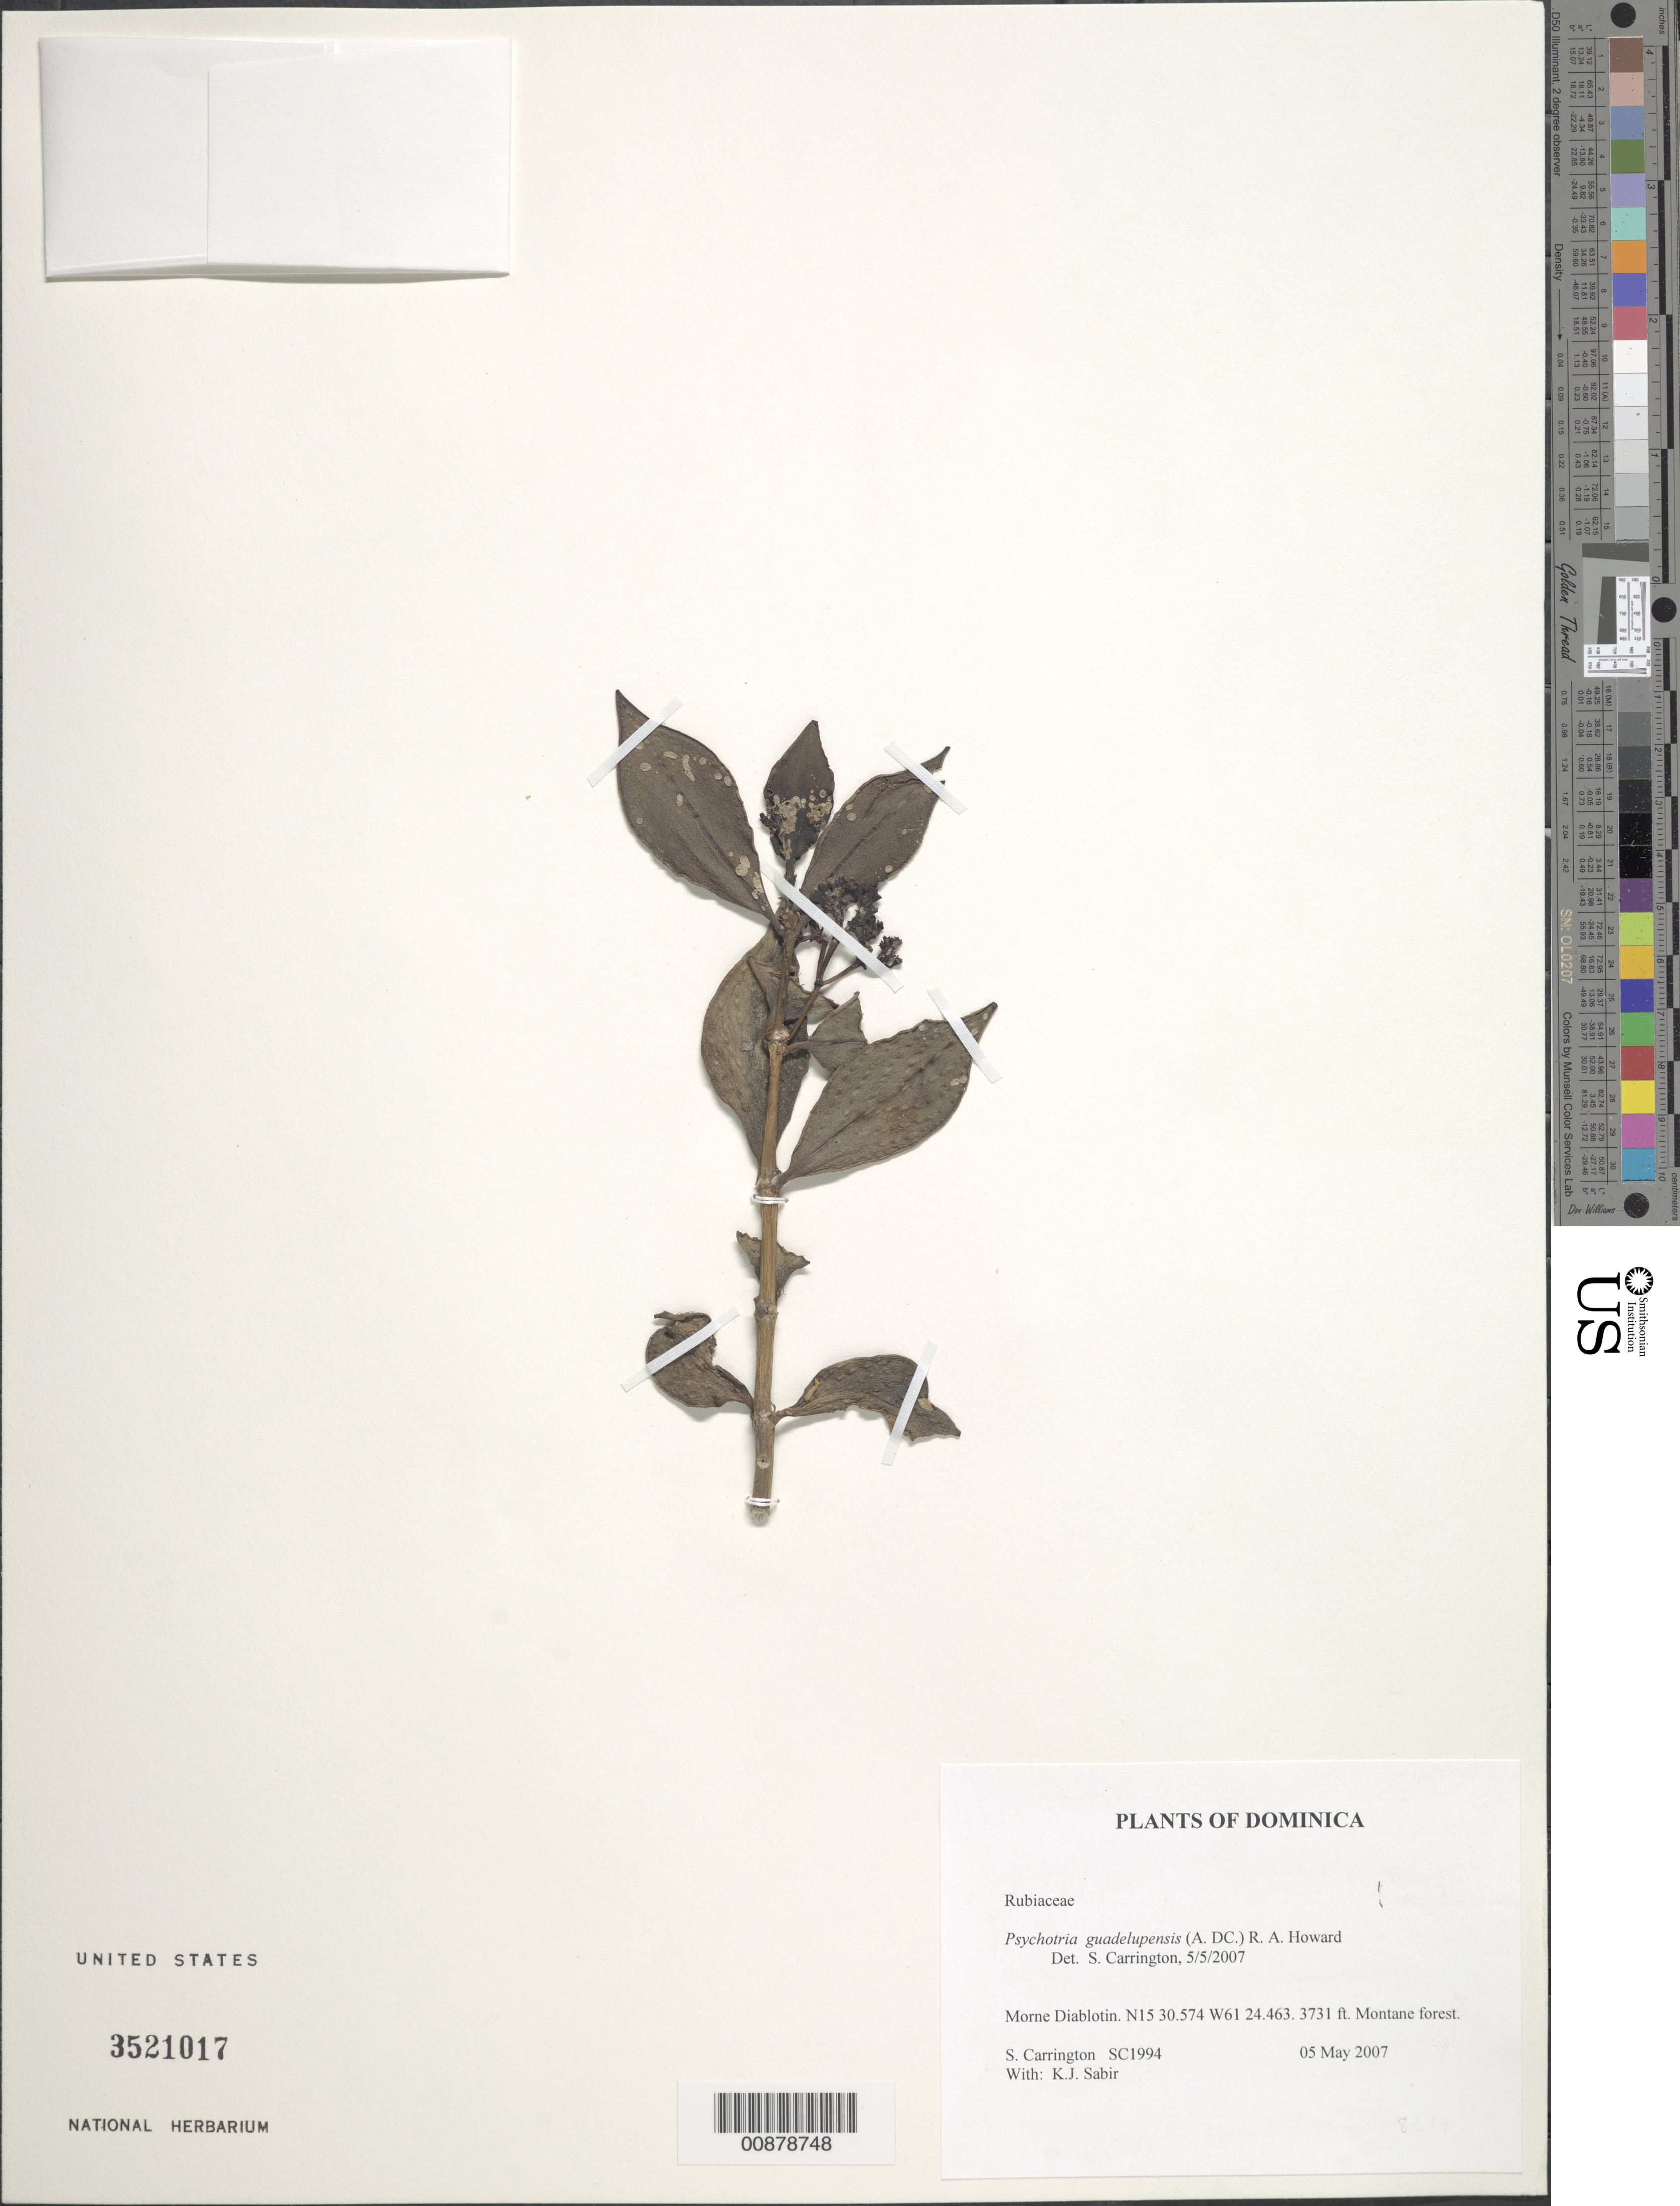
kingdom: Plantae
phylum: Tracheophyta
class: Magnoliopsida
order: Gentianales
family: Rubiaceae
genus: Psychotria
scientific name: Psychotria guadalupensis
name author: (DC.) R.A. Howard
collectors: C. M. S. Carrington & K. Sabir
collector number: SC 1994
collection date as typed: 05 May 2007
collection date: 2007-05-05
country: Dominica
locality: Morne Diablotin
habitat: Montane forest.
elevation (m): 1137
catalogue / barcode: US 3521017